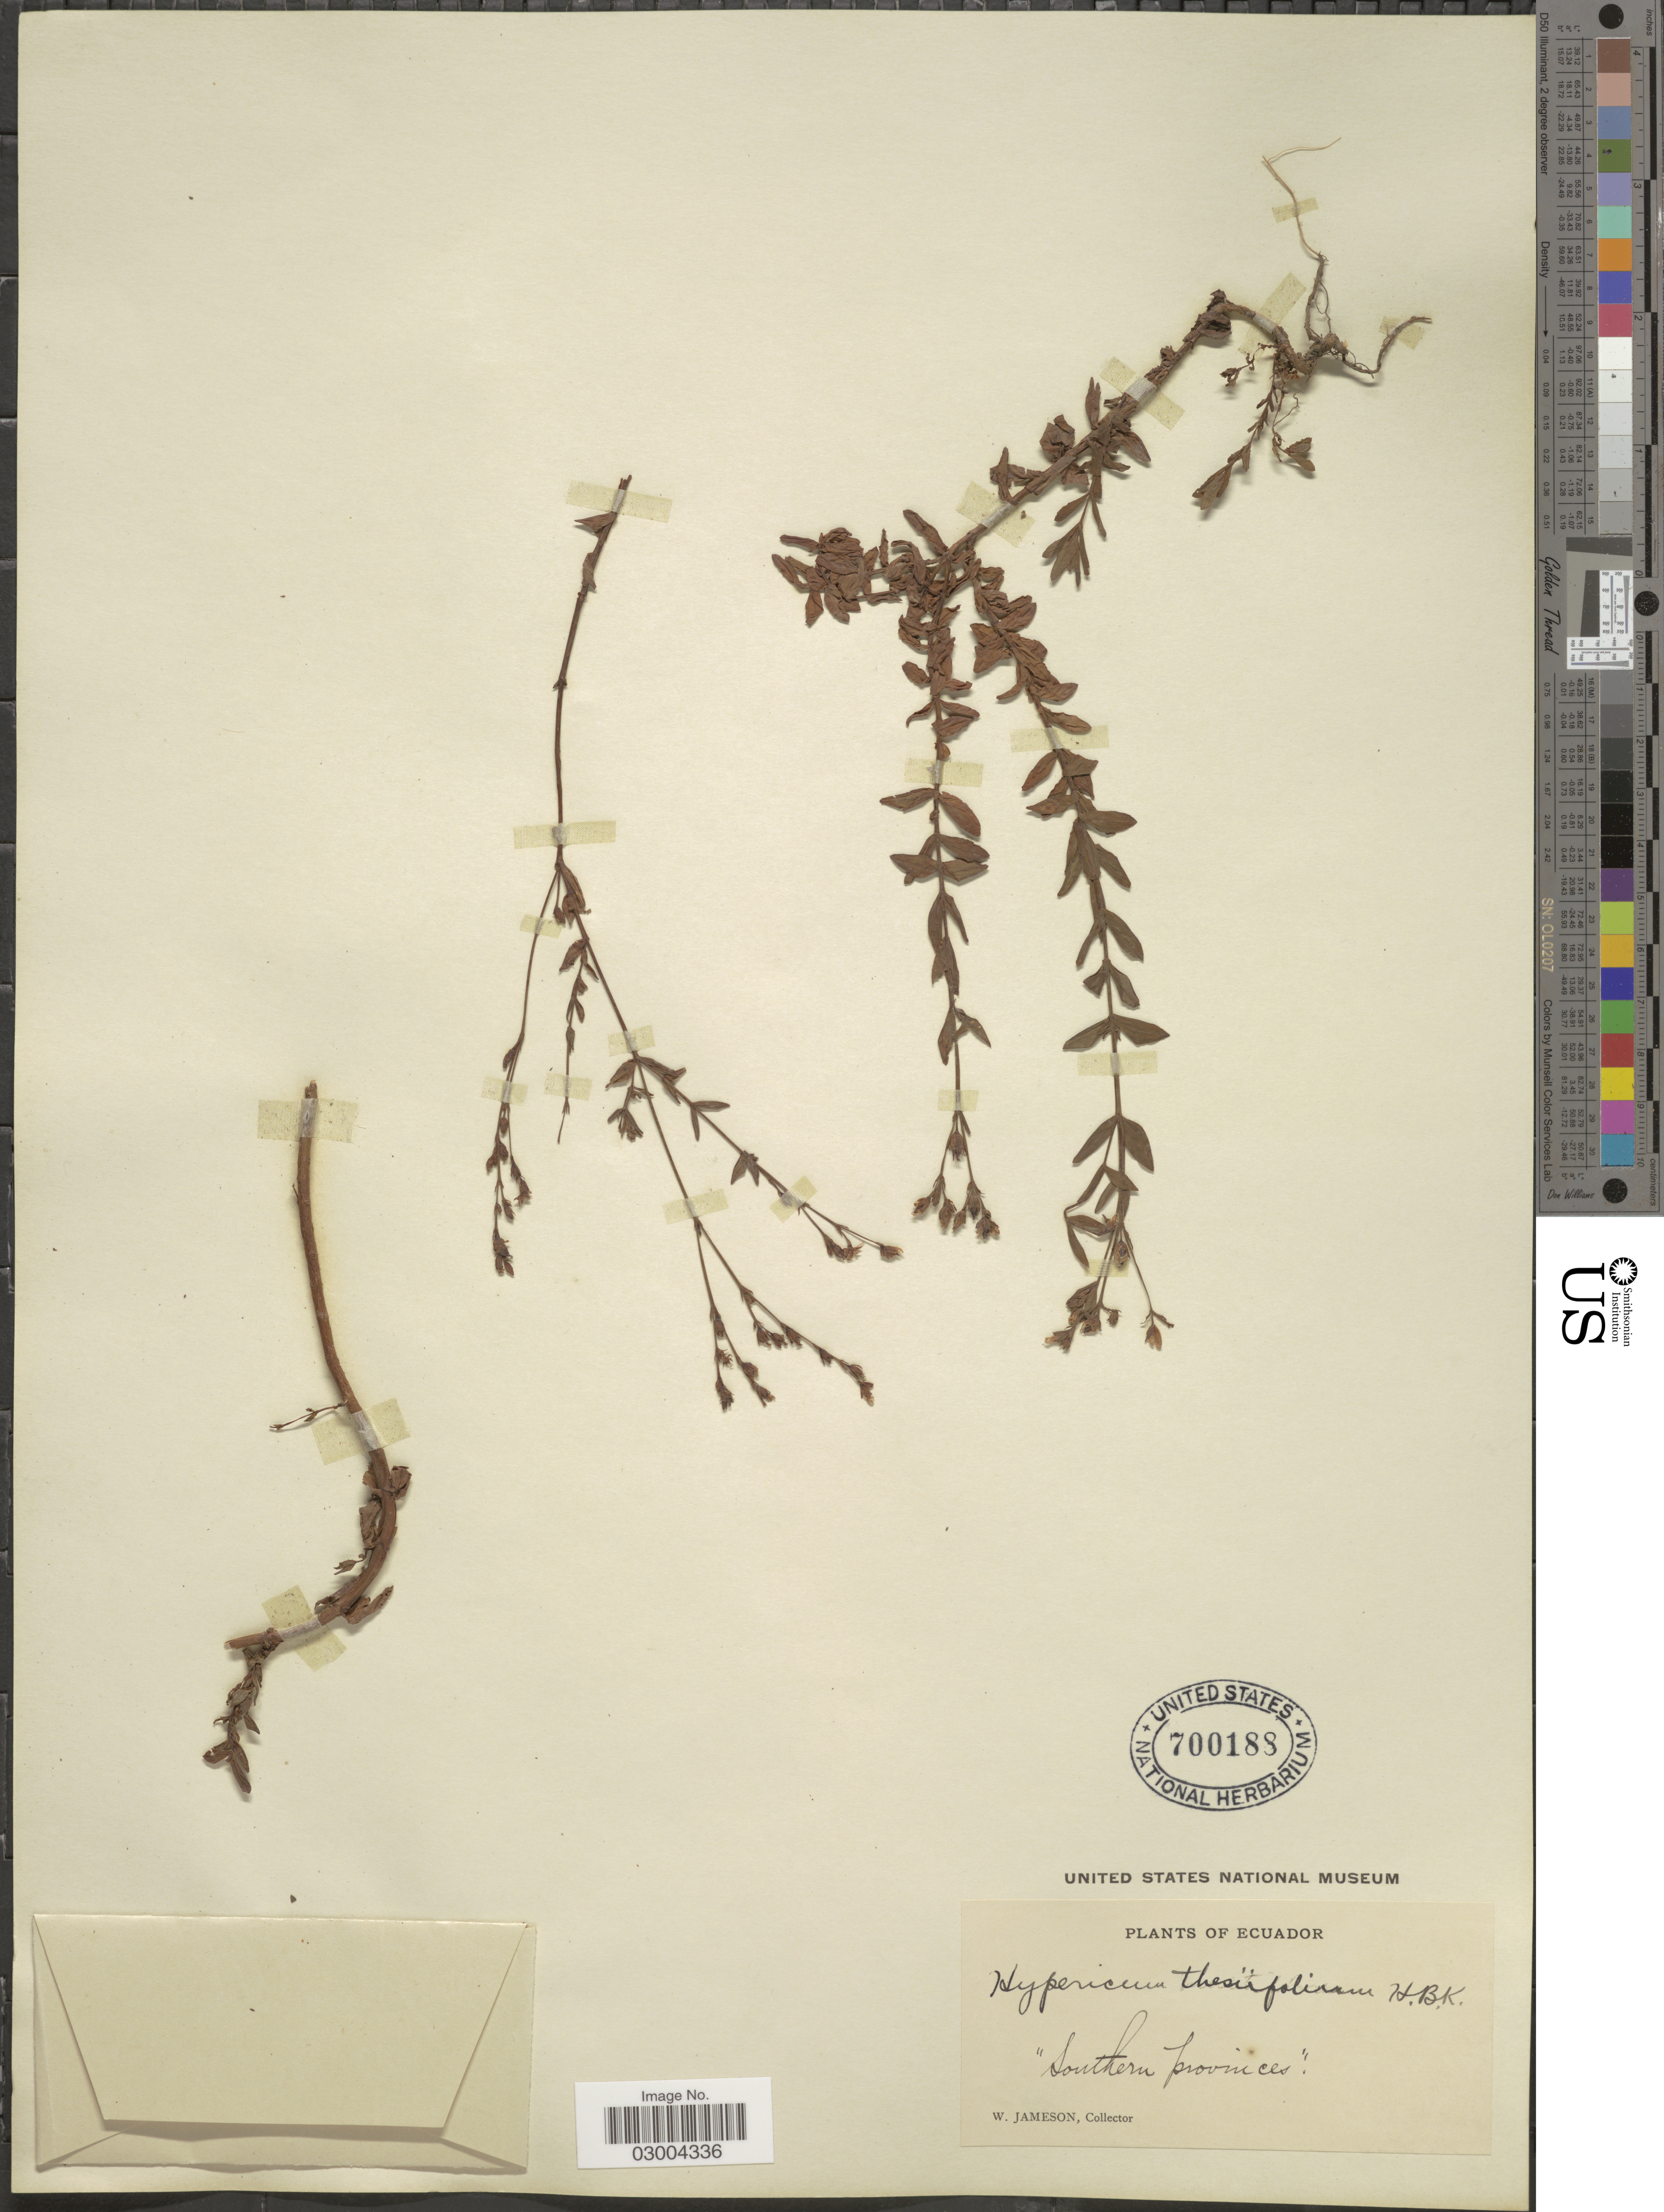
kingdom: Plantae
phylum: Tracheophyta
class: Magnoliopsida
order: Malpighiales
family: Hypericaceae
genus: Hypericum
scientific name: Hypericum thesiifolium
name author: Kunth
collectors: W. Jameson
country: Ecuador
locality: Southern provinces.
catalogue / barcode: US 700188